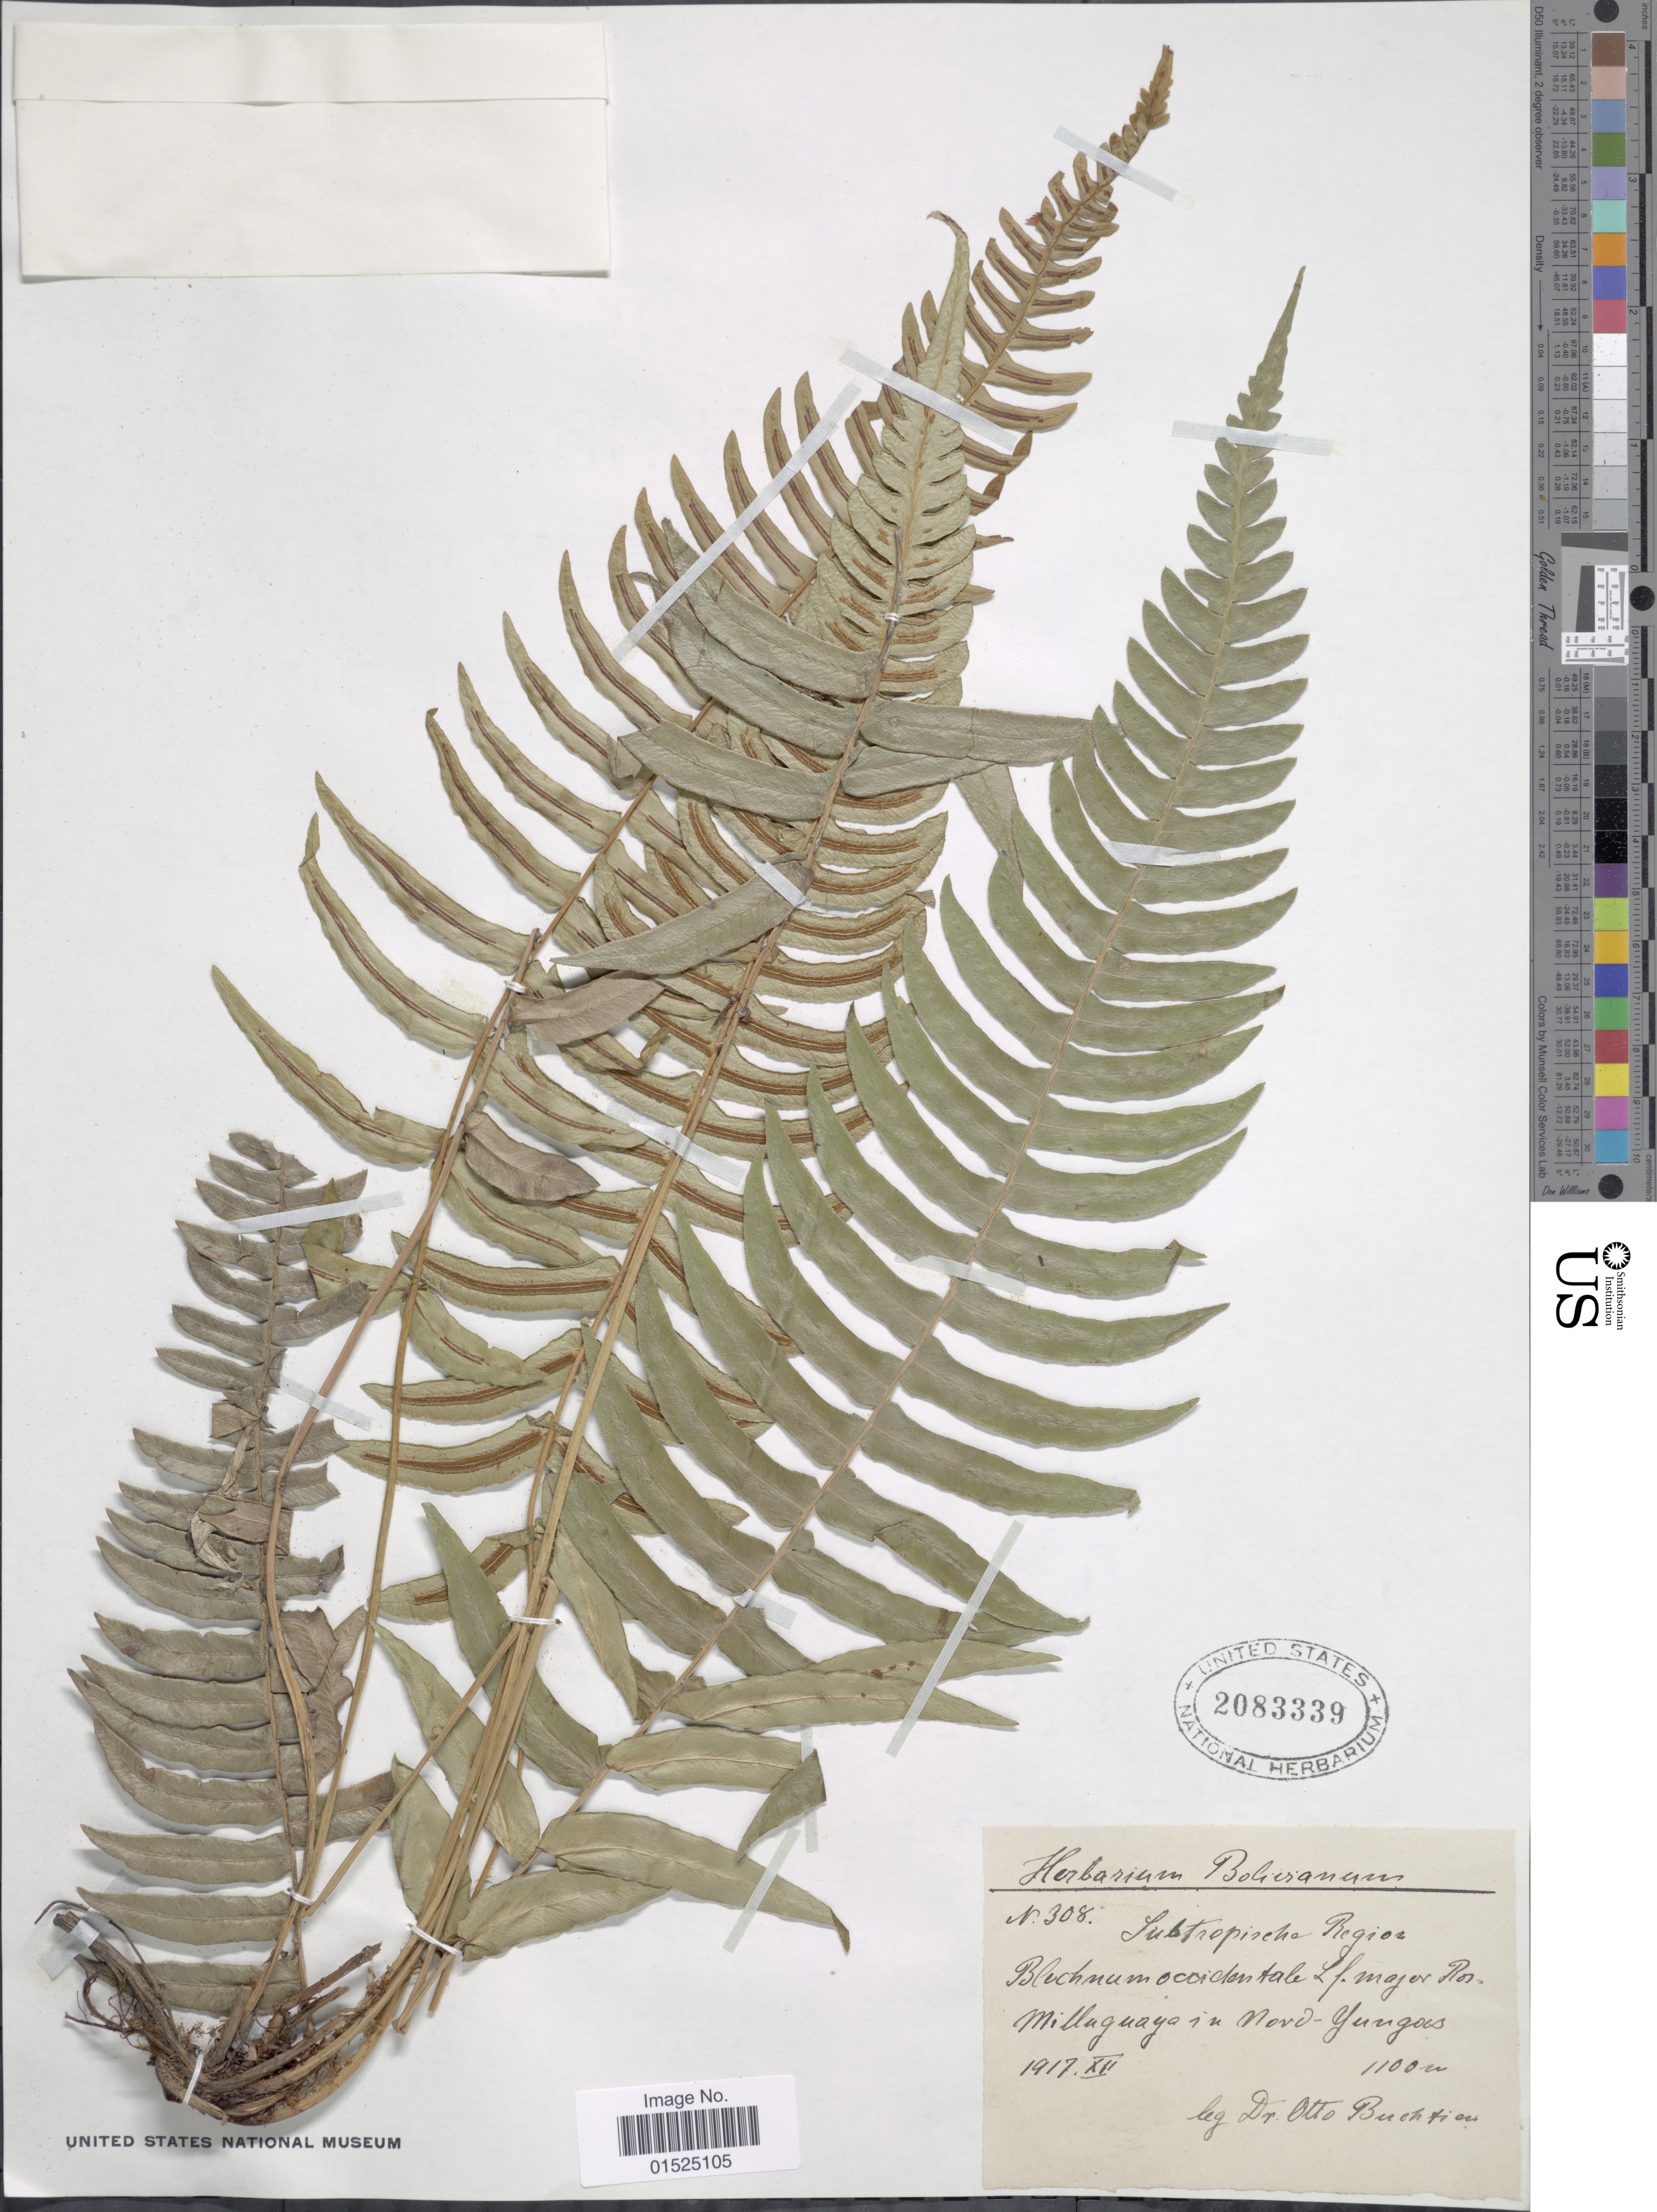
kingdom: Plantae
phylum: Tracheophyta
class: Polypodiopsida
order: Polypodiales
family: Blechnaceae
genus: Blechnum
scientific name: Blechnum appendiculatum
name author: Willd.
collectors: O. Buchtien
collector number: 308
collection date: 1917-07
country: Bolivia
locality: Subtropische Region, Milluguaya in Nord- Yungas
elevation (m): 1100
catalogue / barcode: US 2083339